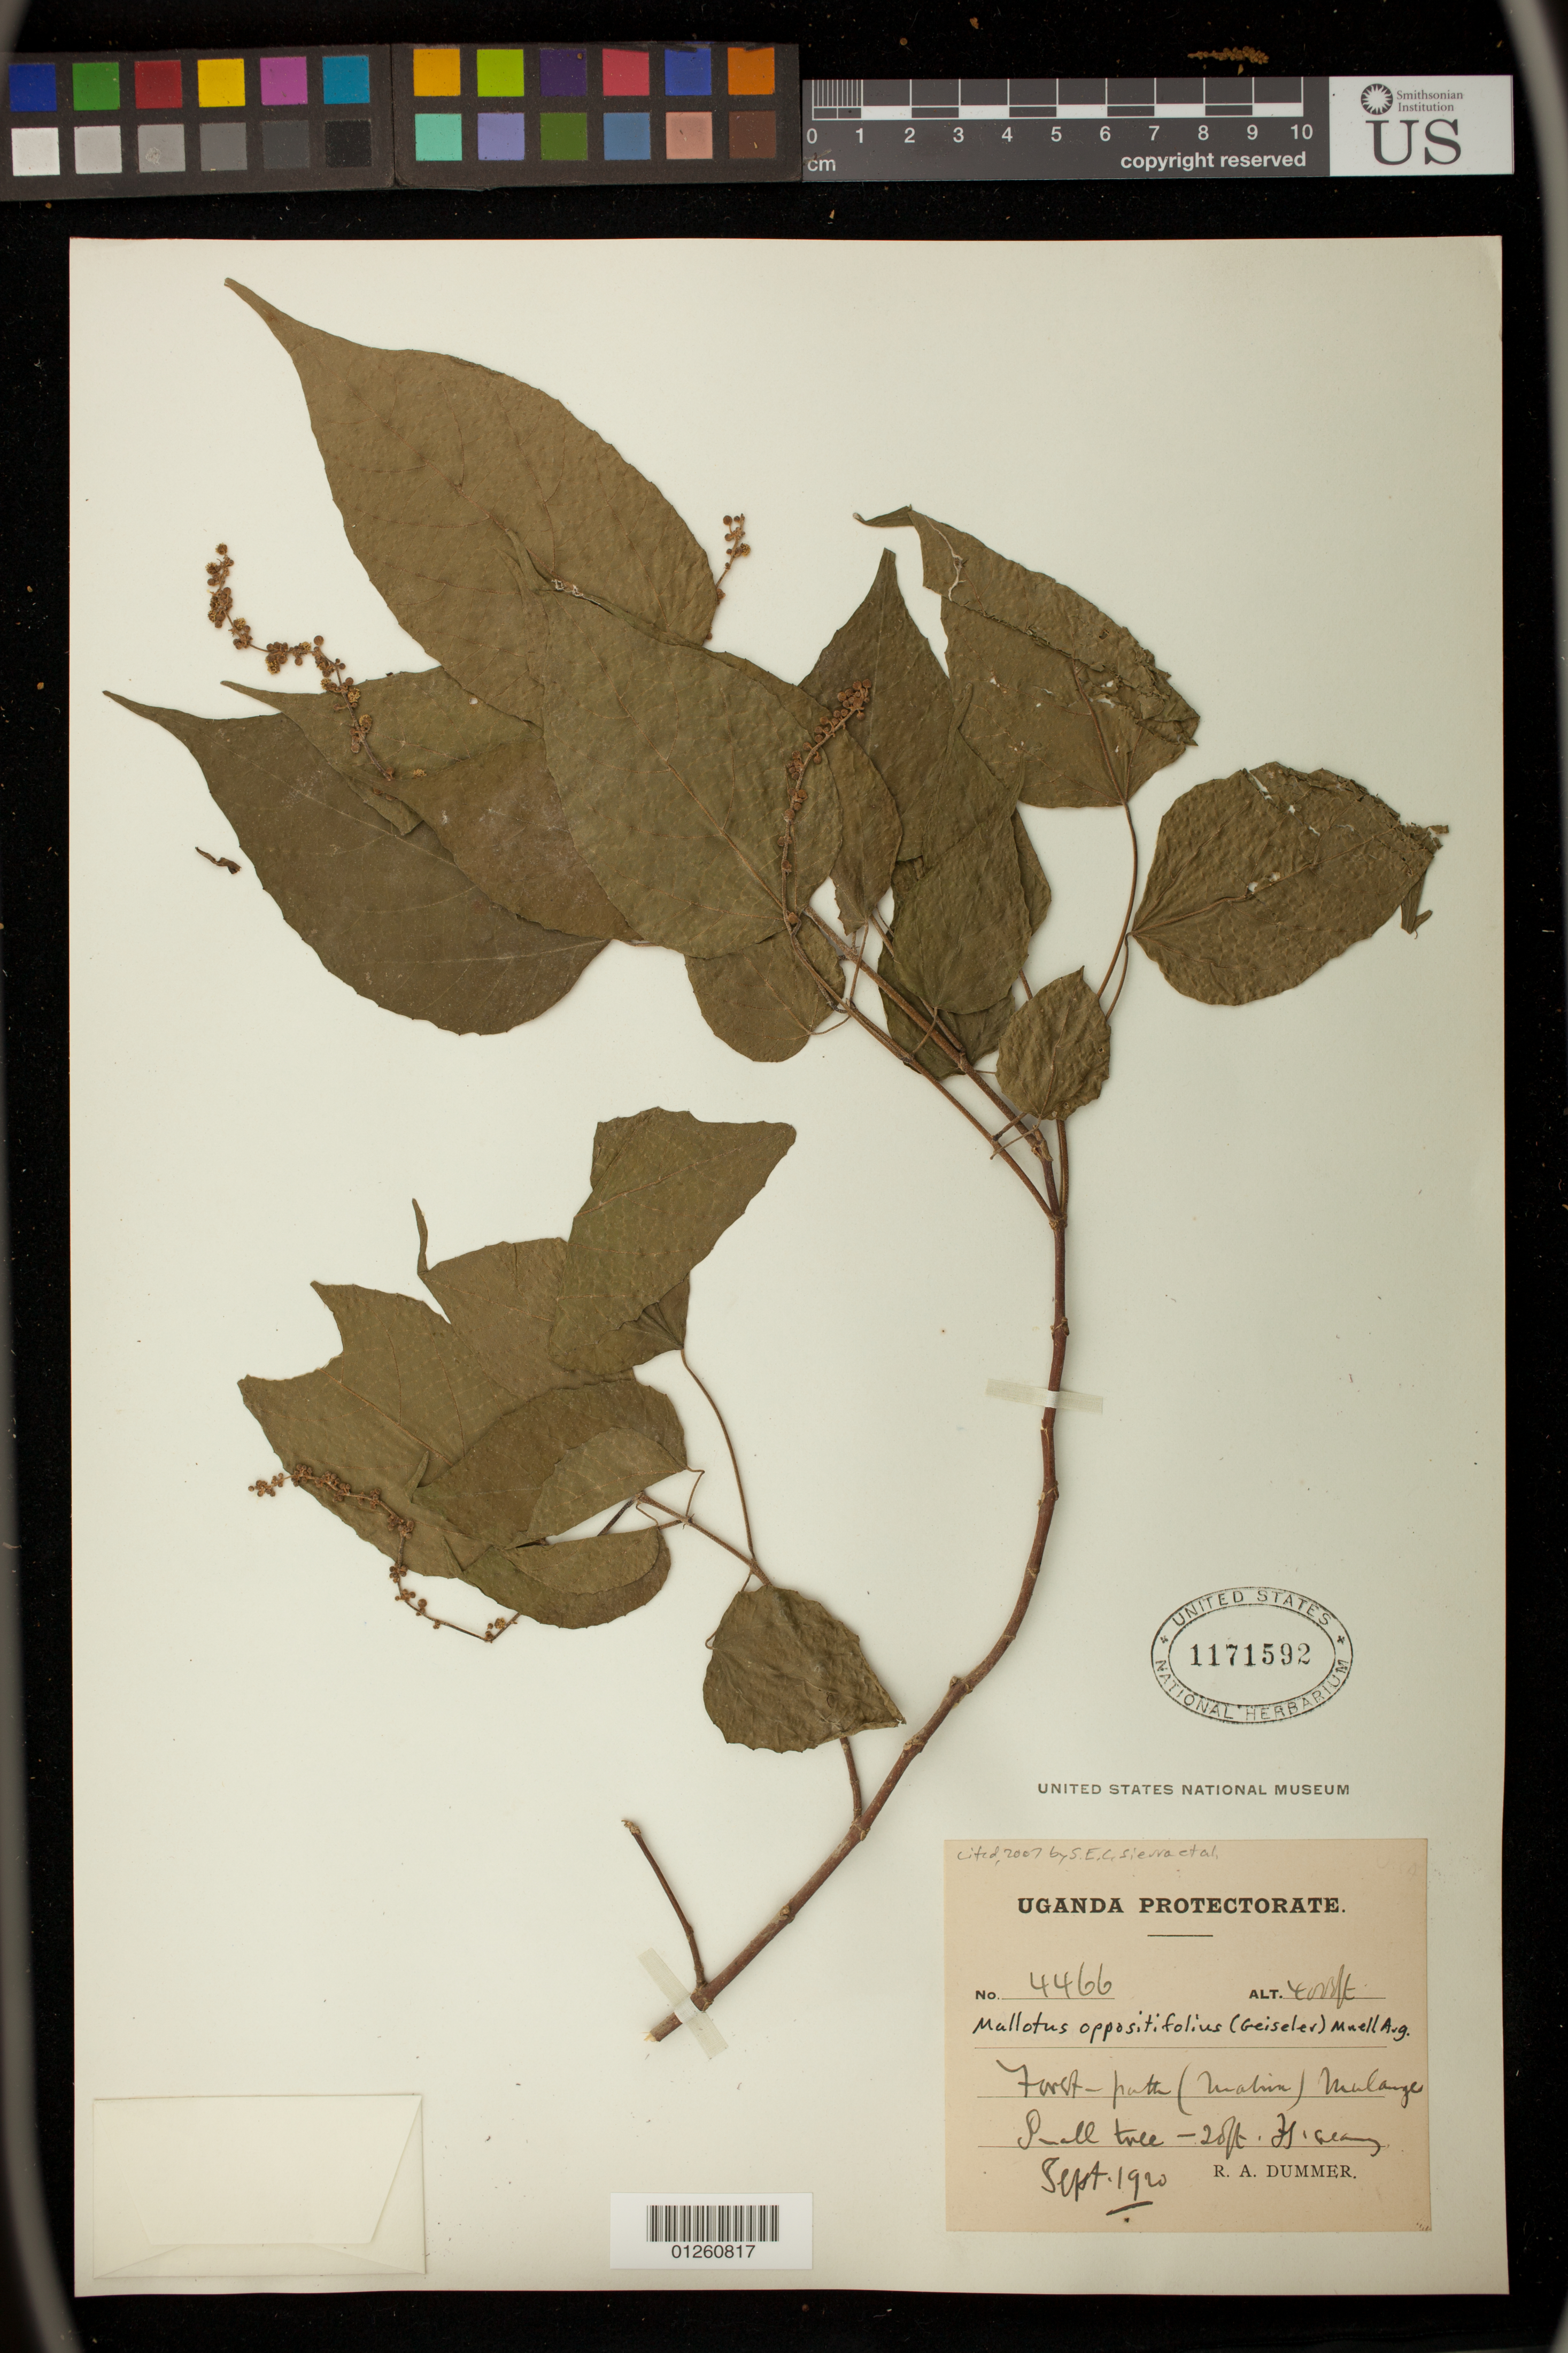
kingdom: Plantae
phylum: Tracheophyta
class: Magnoliopsida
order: Malpighiales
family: Euphorbiaceae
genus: Mallotus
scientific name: Mallotus oppositifolius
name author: (Geiseler) Müll. Arg.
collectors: R. Dümmer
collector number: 4466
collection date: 1920-09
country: Uganda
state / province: Central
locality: Mulange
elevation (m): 1219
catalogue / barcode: US 1171592